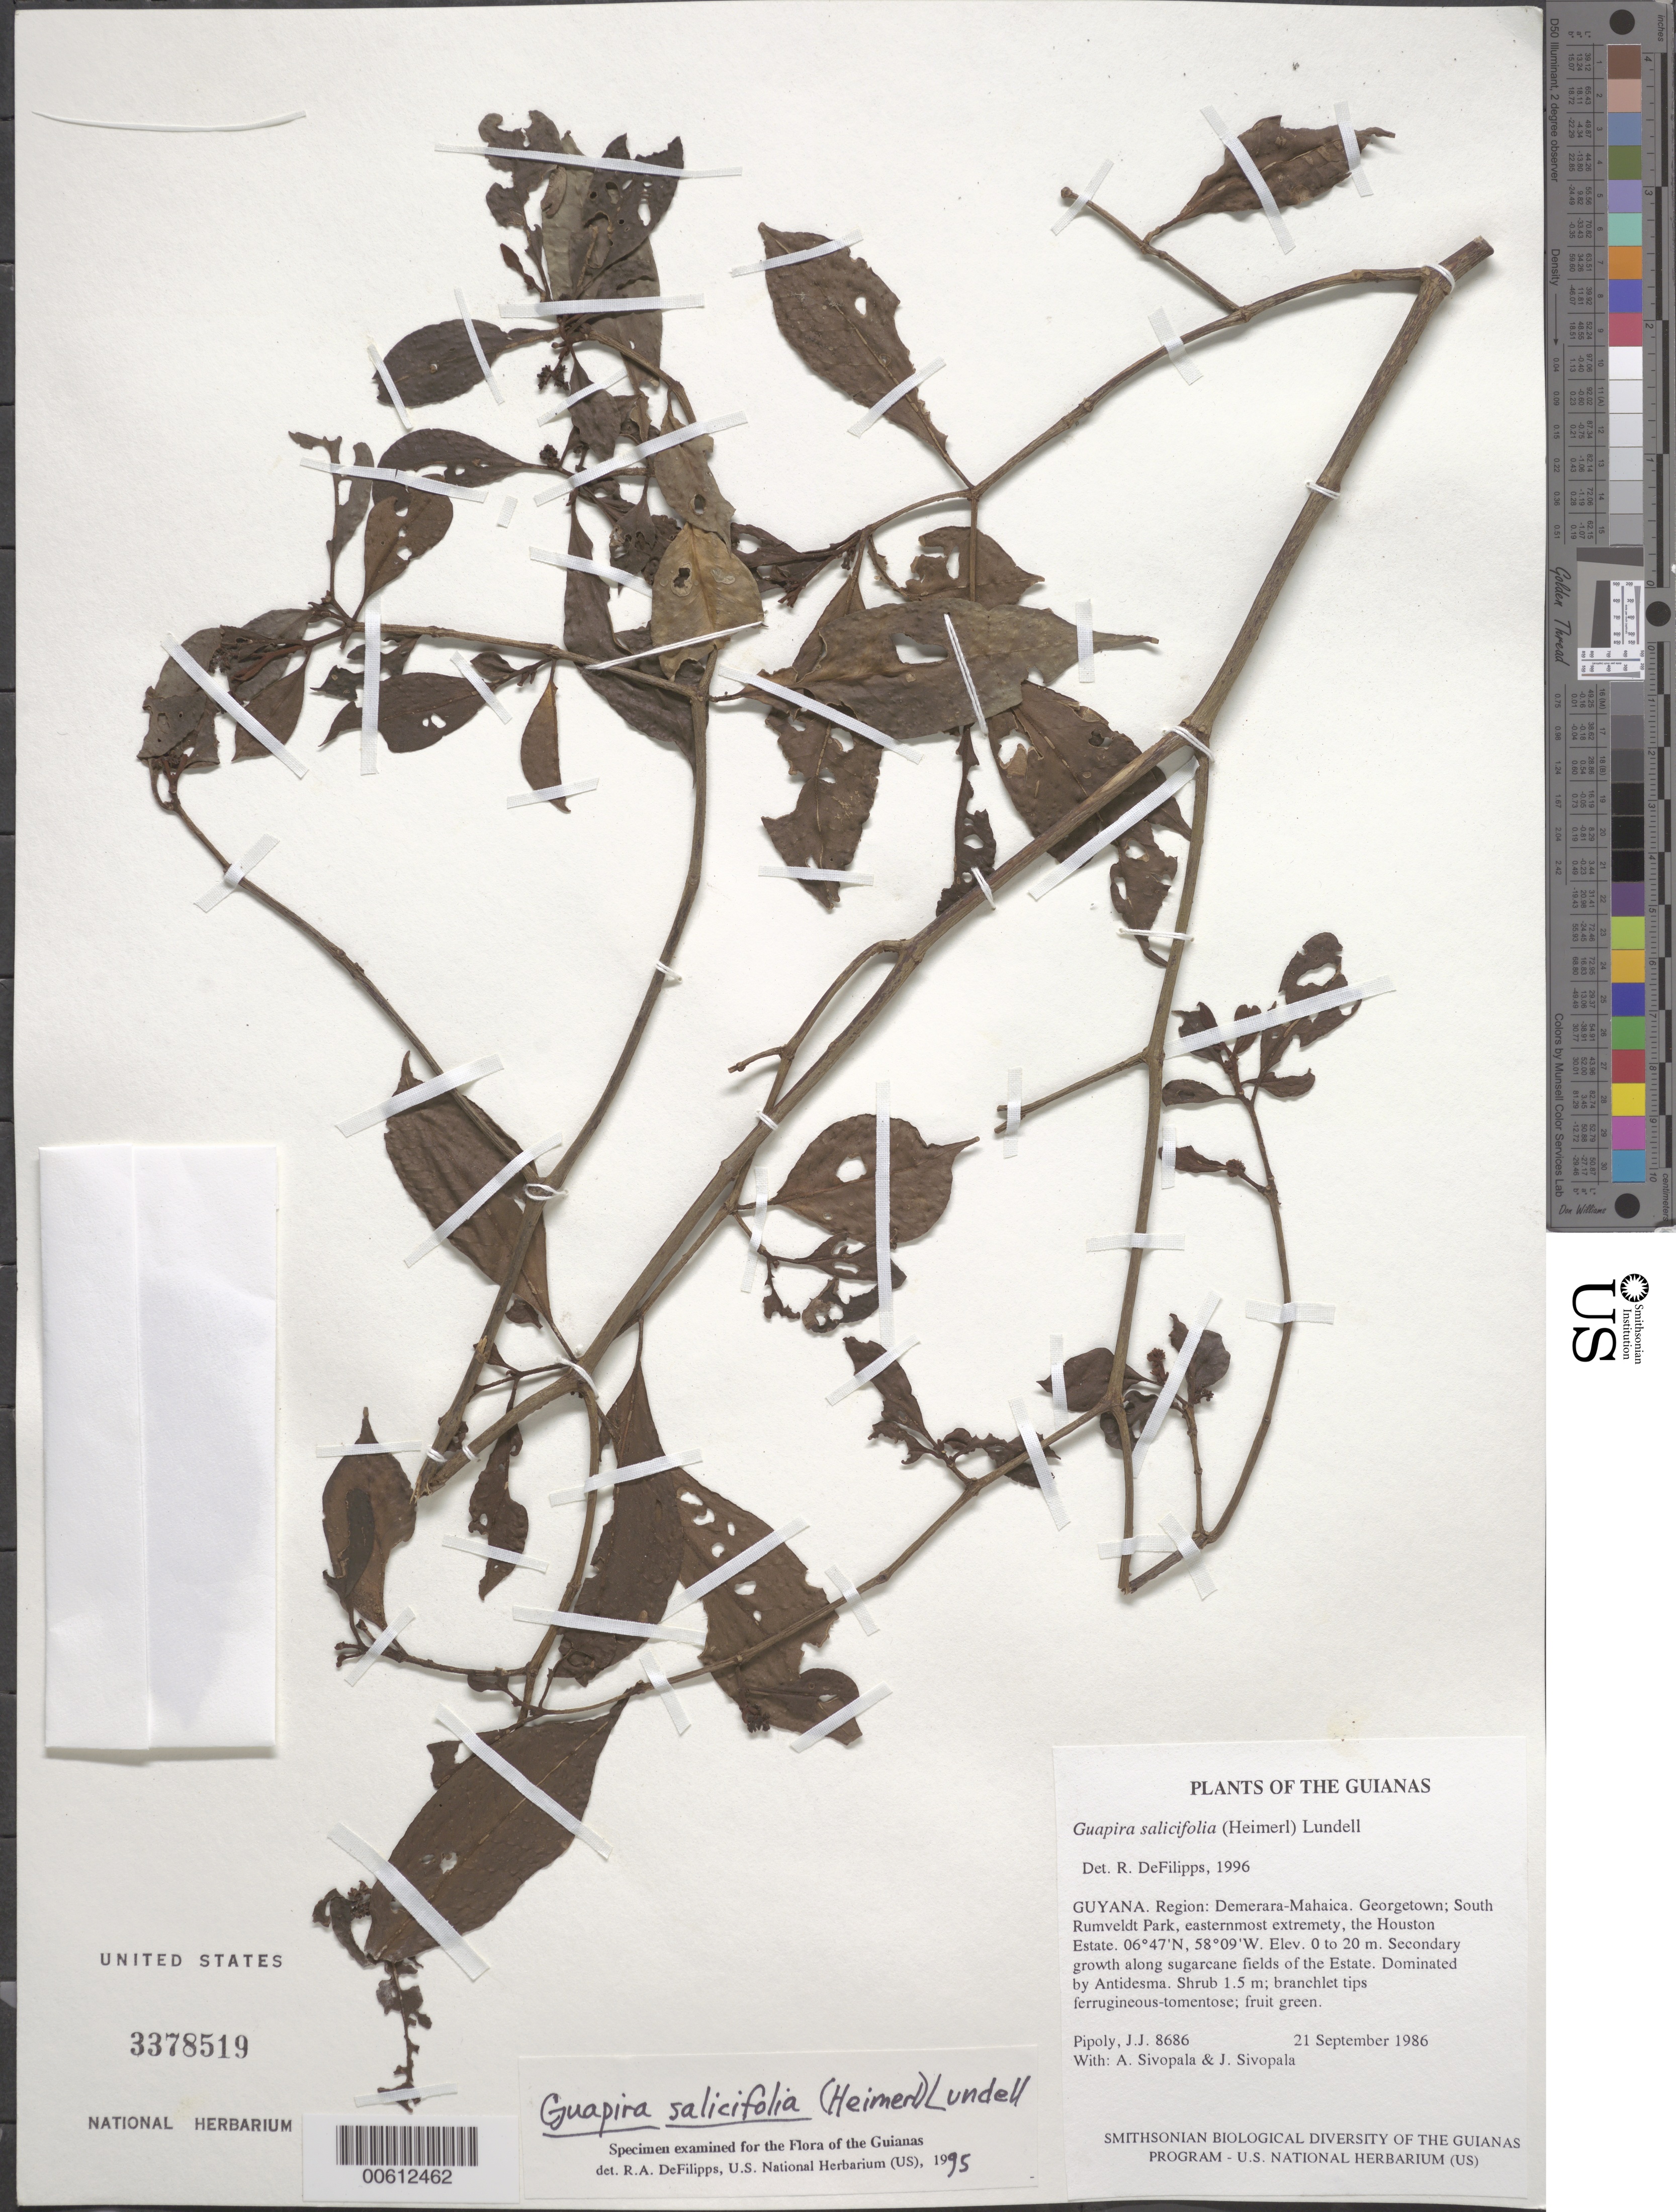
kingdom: Plantae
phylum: Tracheophyta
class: Magnoliopsida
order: Caryophyllales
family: Nyctaginaceae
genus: Guapira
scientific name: Guapira salicifolia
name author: (Heimerl) Lundell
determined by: DeFilipps, R. A.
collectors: J. J. Pipoly, A. Sivopala & J. Sivopala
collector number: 8686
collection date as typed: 21 September 1986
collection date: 1986-09-21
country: Guyana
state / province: Demerara-Mahaica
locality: Georgetown; South Rumveldt Park, easternmost extremety, the Houston Estate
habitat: Secondary growth along sugarcane fields of the Estate. Dominated by Antidesma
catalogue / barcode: US 3378519